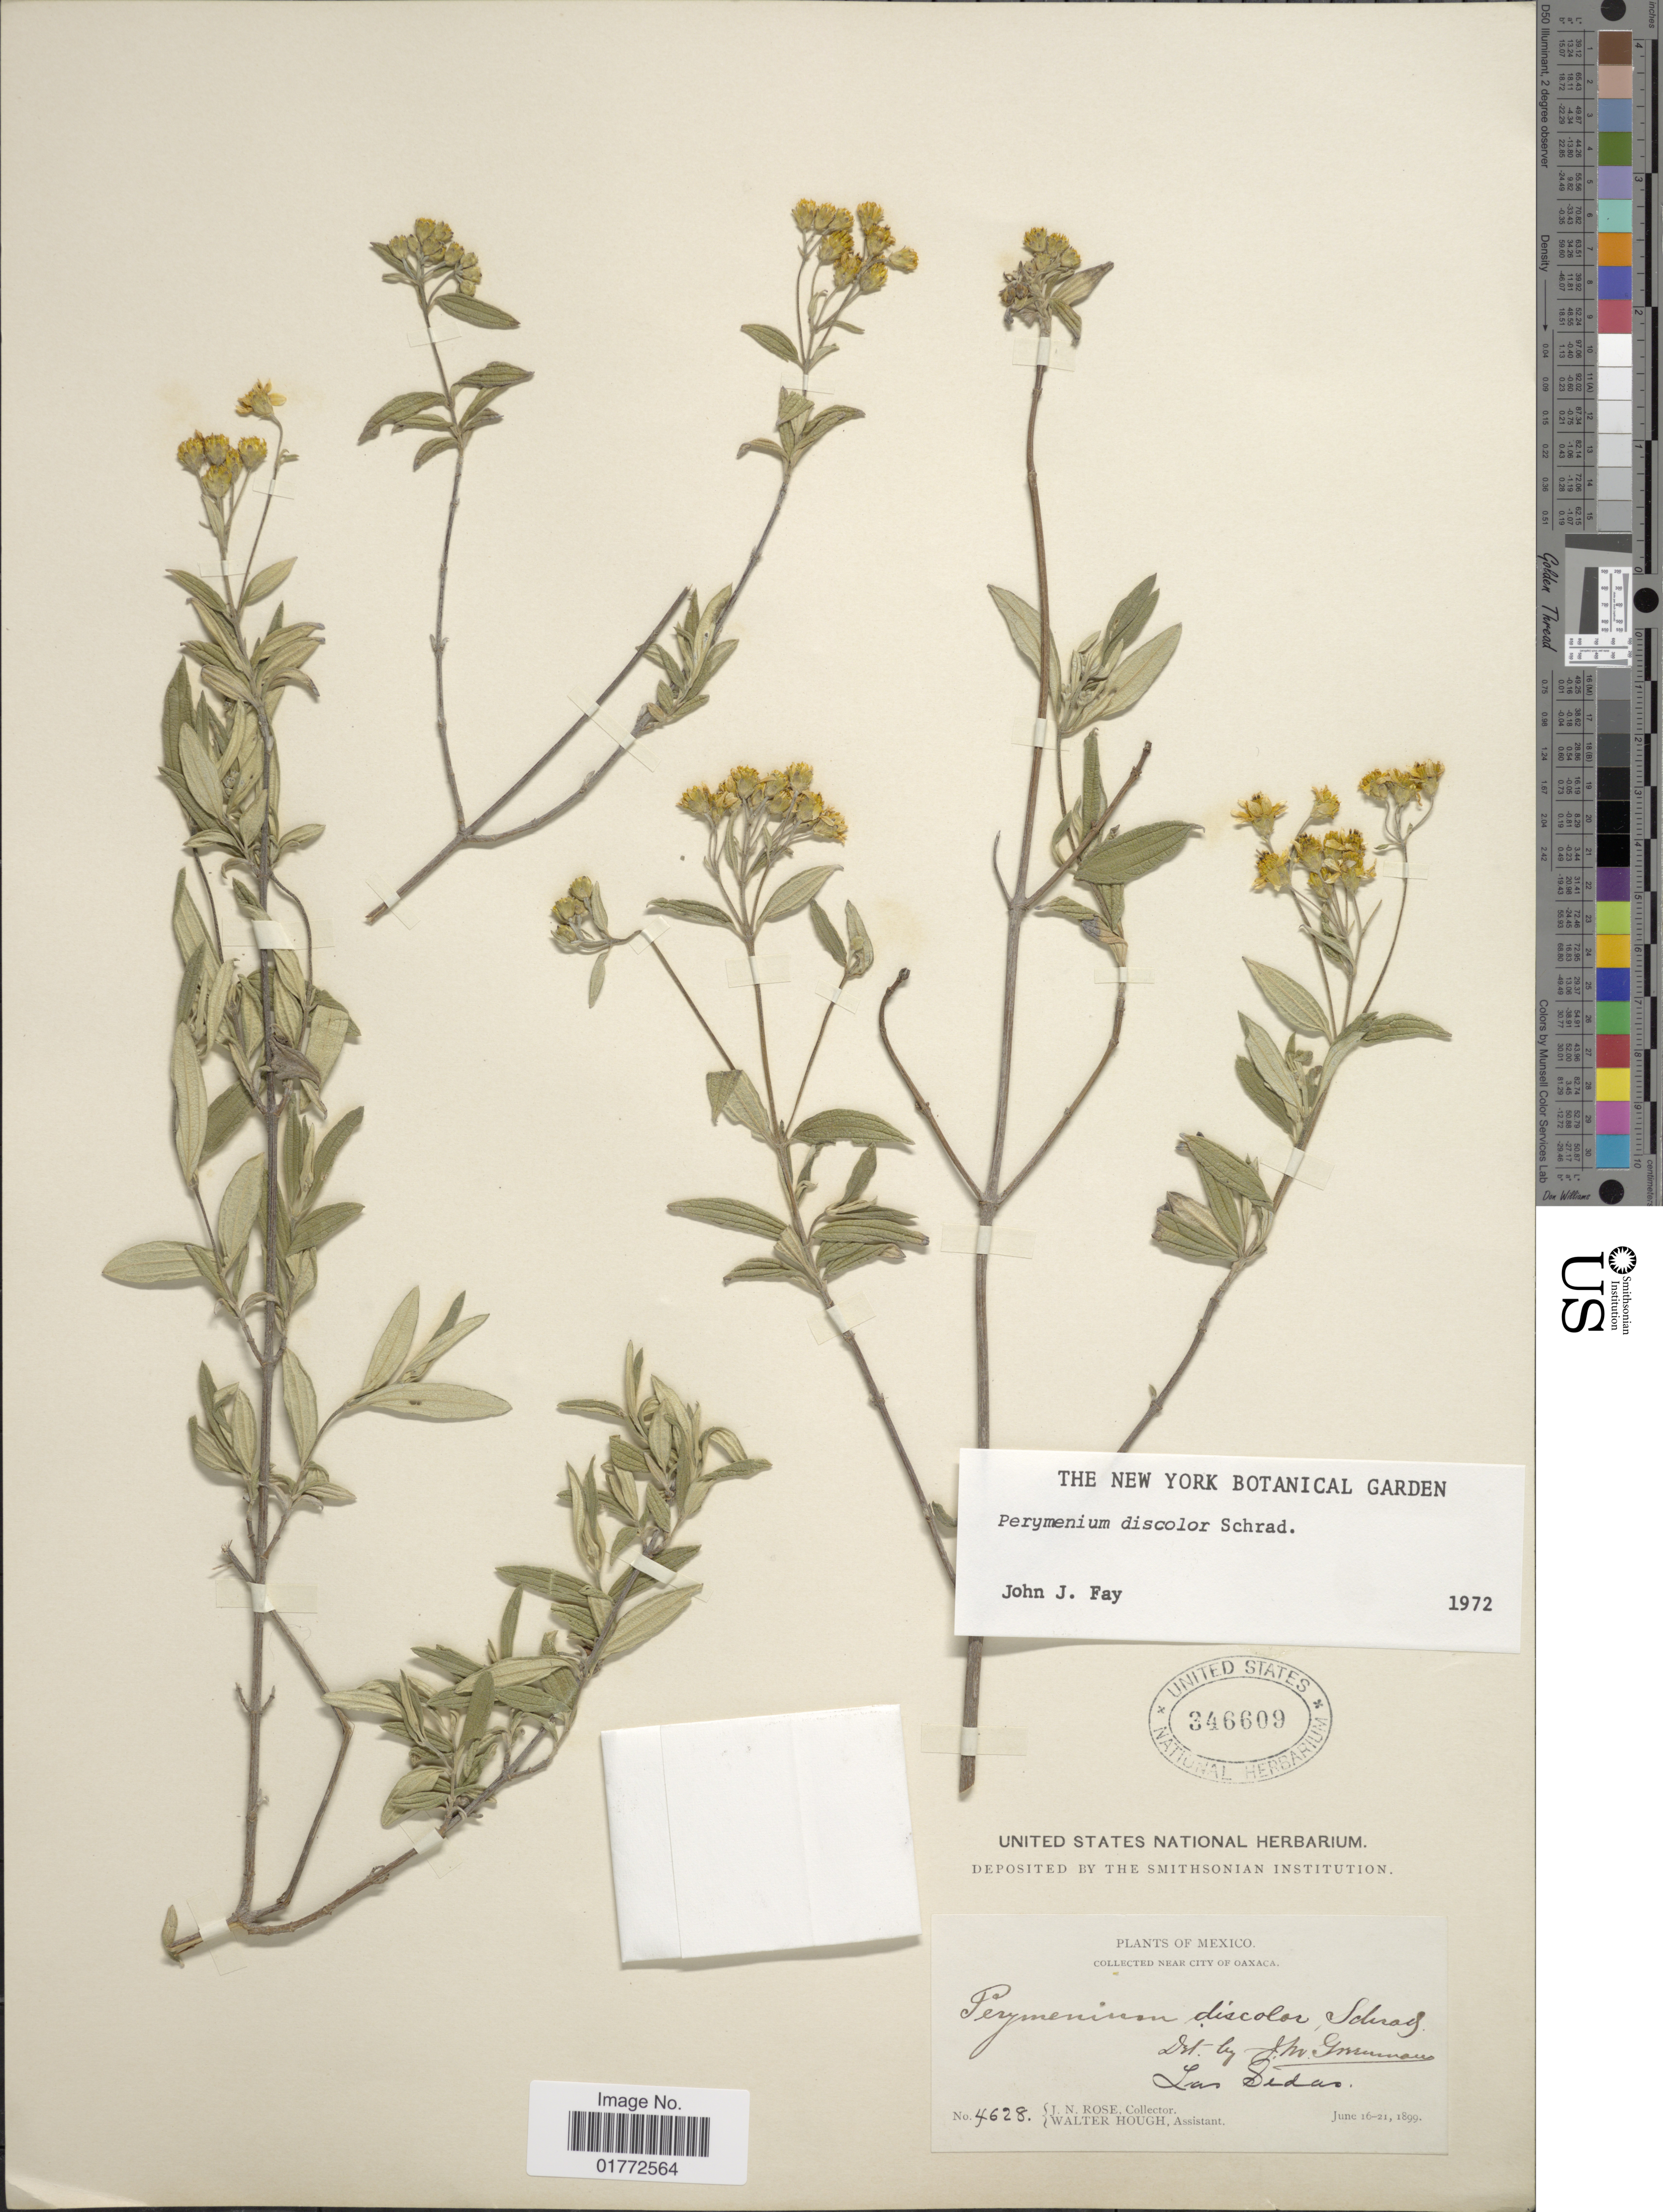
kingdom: Plantae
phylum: Tracheophyta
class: Magnoliopsida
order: Asterales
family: Asteraceae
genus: Perymenium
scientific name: Perymenium discolor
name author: Schrad.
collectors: J. N. Rose & W. Hough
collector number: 4628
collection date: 1899-06-16/1899-06-21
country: Mexico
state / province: Oaxaca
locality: Las Sedas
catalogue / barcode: US 346609